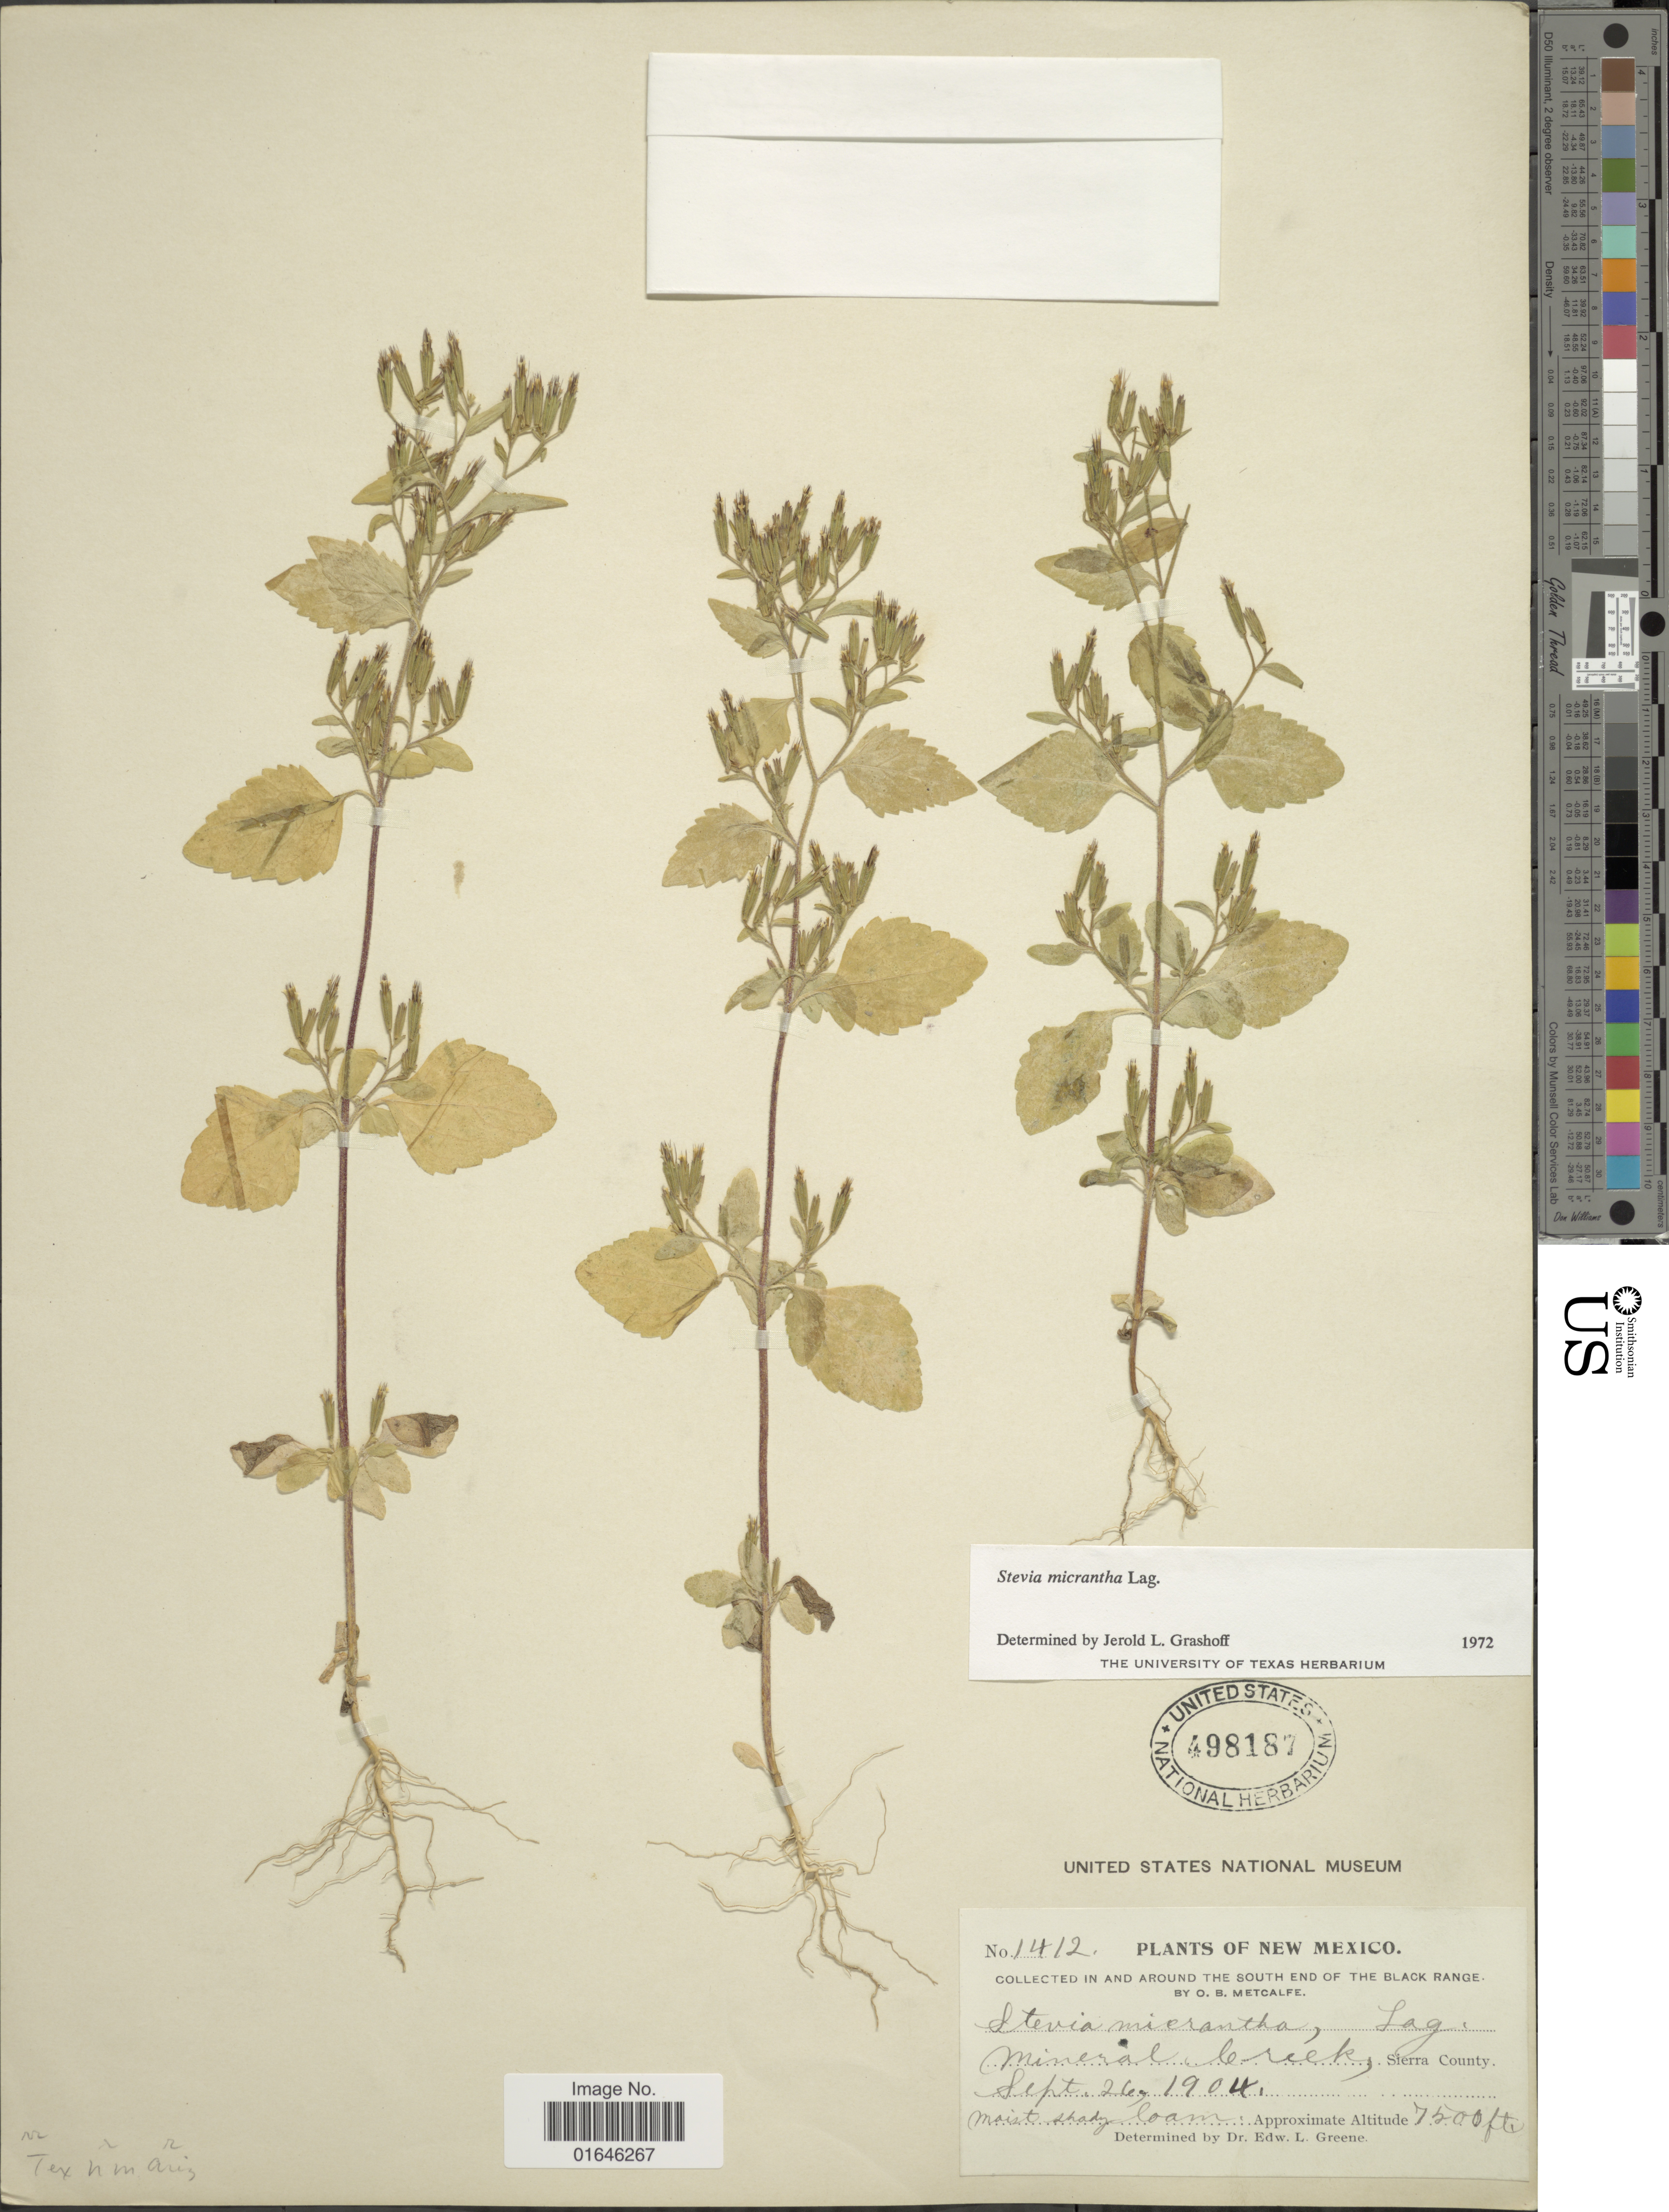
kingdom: Plantae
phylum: Tracheophyta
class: Magnoliopsida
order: Asterales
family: Asteraceae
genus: Stevia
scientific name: Stevia micrantha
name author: Lag.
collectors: O. B. Metcalfe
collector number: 1412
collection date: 1904-09-26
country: United States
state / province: New Mexico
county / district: Sierra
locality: Mineral Creek, in and around the south end of the Black Range, Sierra County.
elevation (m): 2286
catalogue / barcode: US 498187